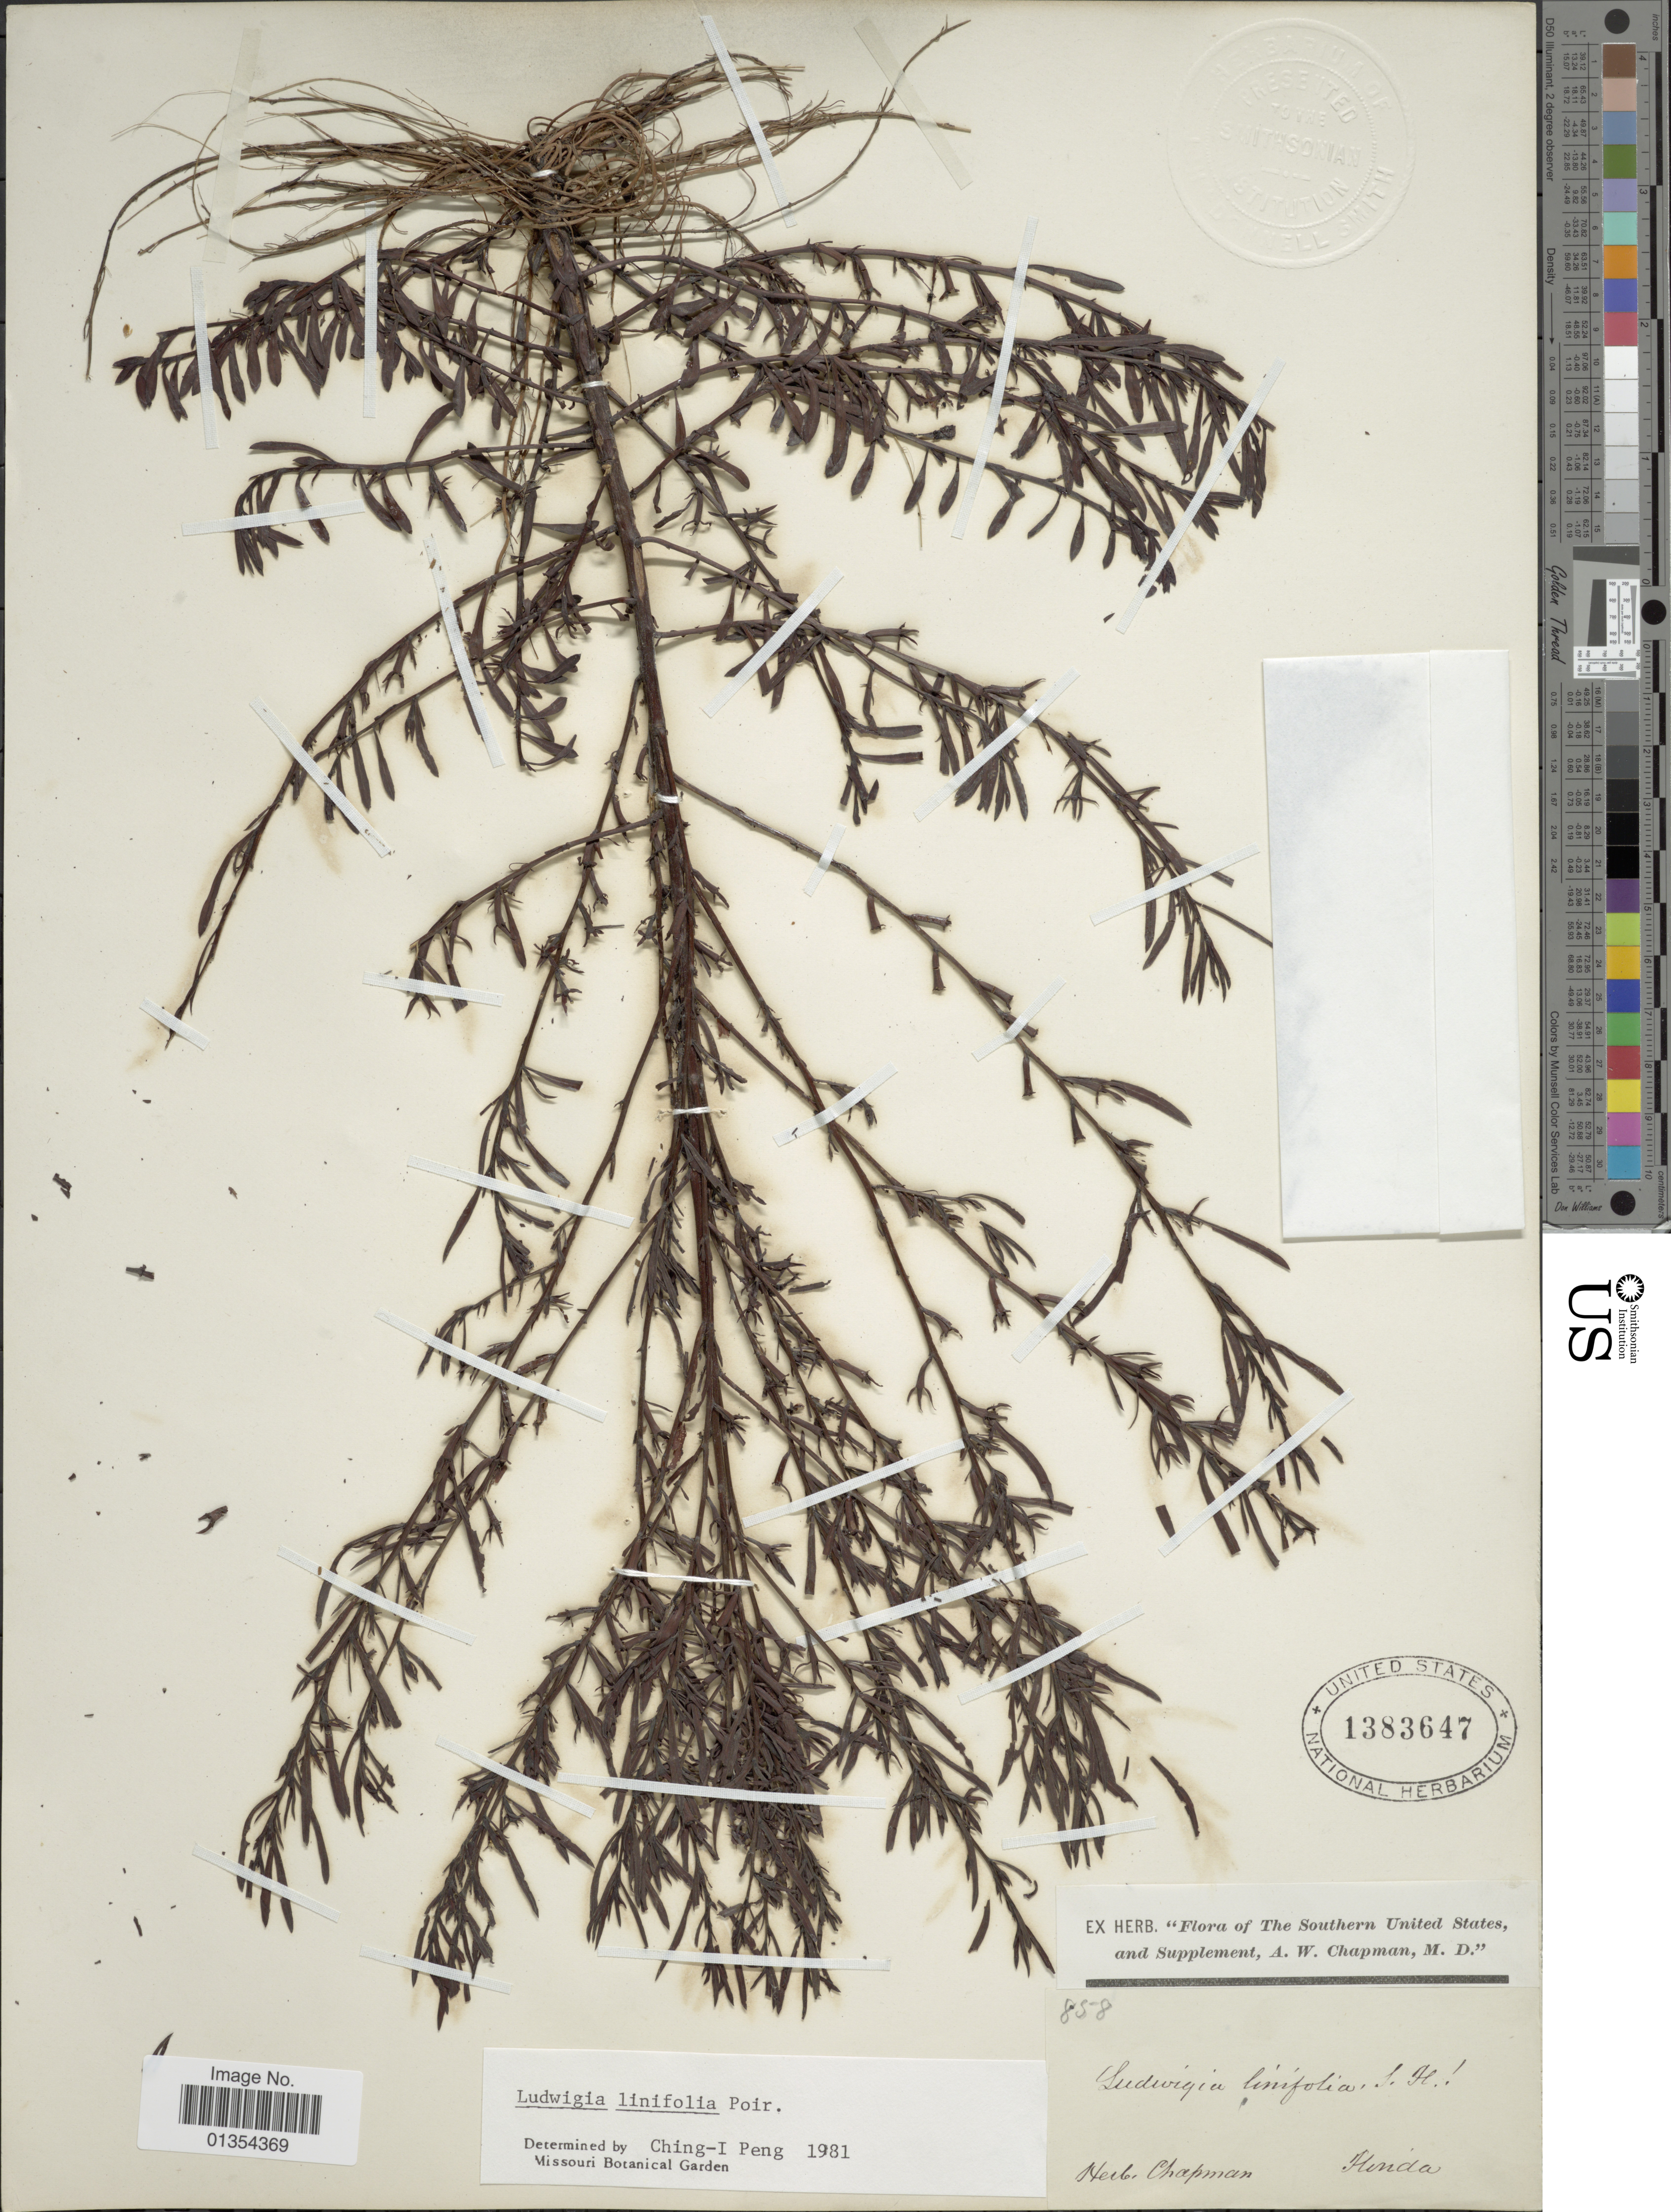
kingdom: Plantae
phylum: Tracheophyta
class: Magnoliopsida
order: Myrtales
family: Onagraceae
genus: Ludwigia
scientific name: Ludwigia linifolia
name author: Poir.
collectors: A. W. Chapman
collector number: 858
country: United States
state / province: Florida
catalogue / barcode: US 1383647